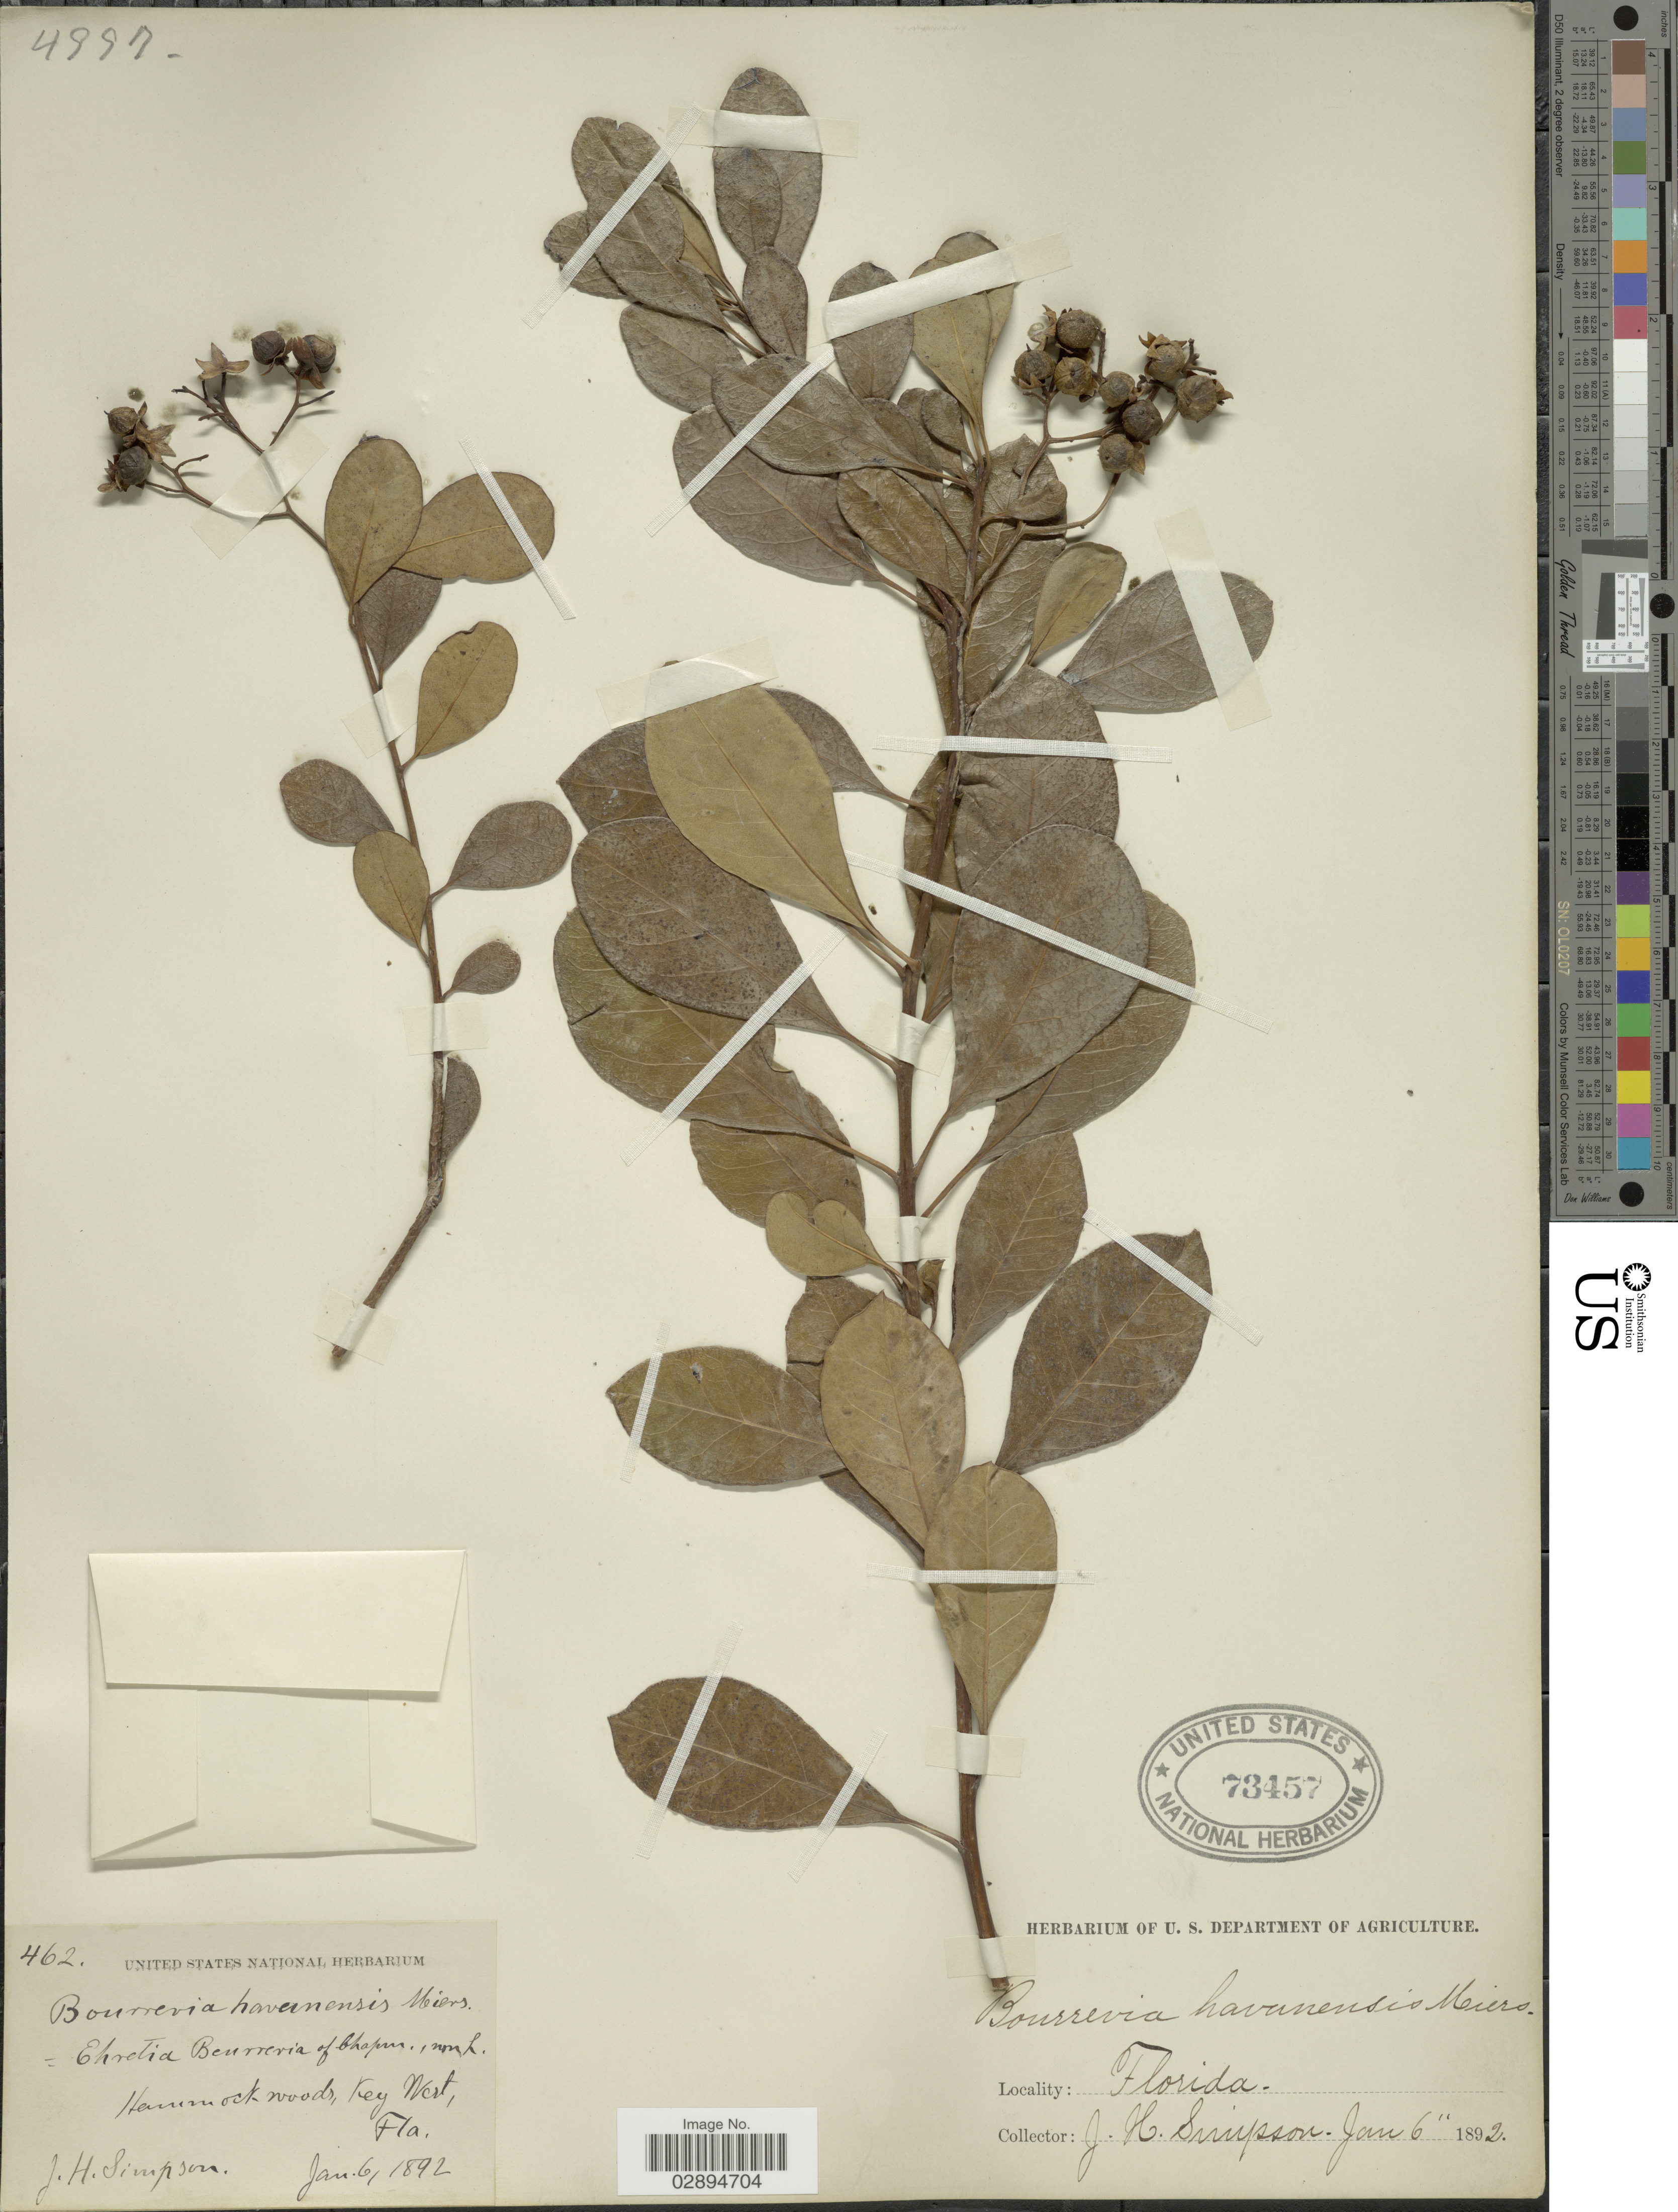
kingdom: Plantae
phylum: Tracheophyta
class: Magnoliopsida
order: Boraginales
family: Ehretiaceae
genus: Bourreria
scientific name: Bourreria ovata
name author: Miers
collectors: J. H. Simpson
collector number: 462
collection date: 1892-01-06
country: United States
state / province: Florida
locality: Hammockwoods, Key West, Fla.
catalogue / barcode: US 73457